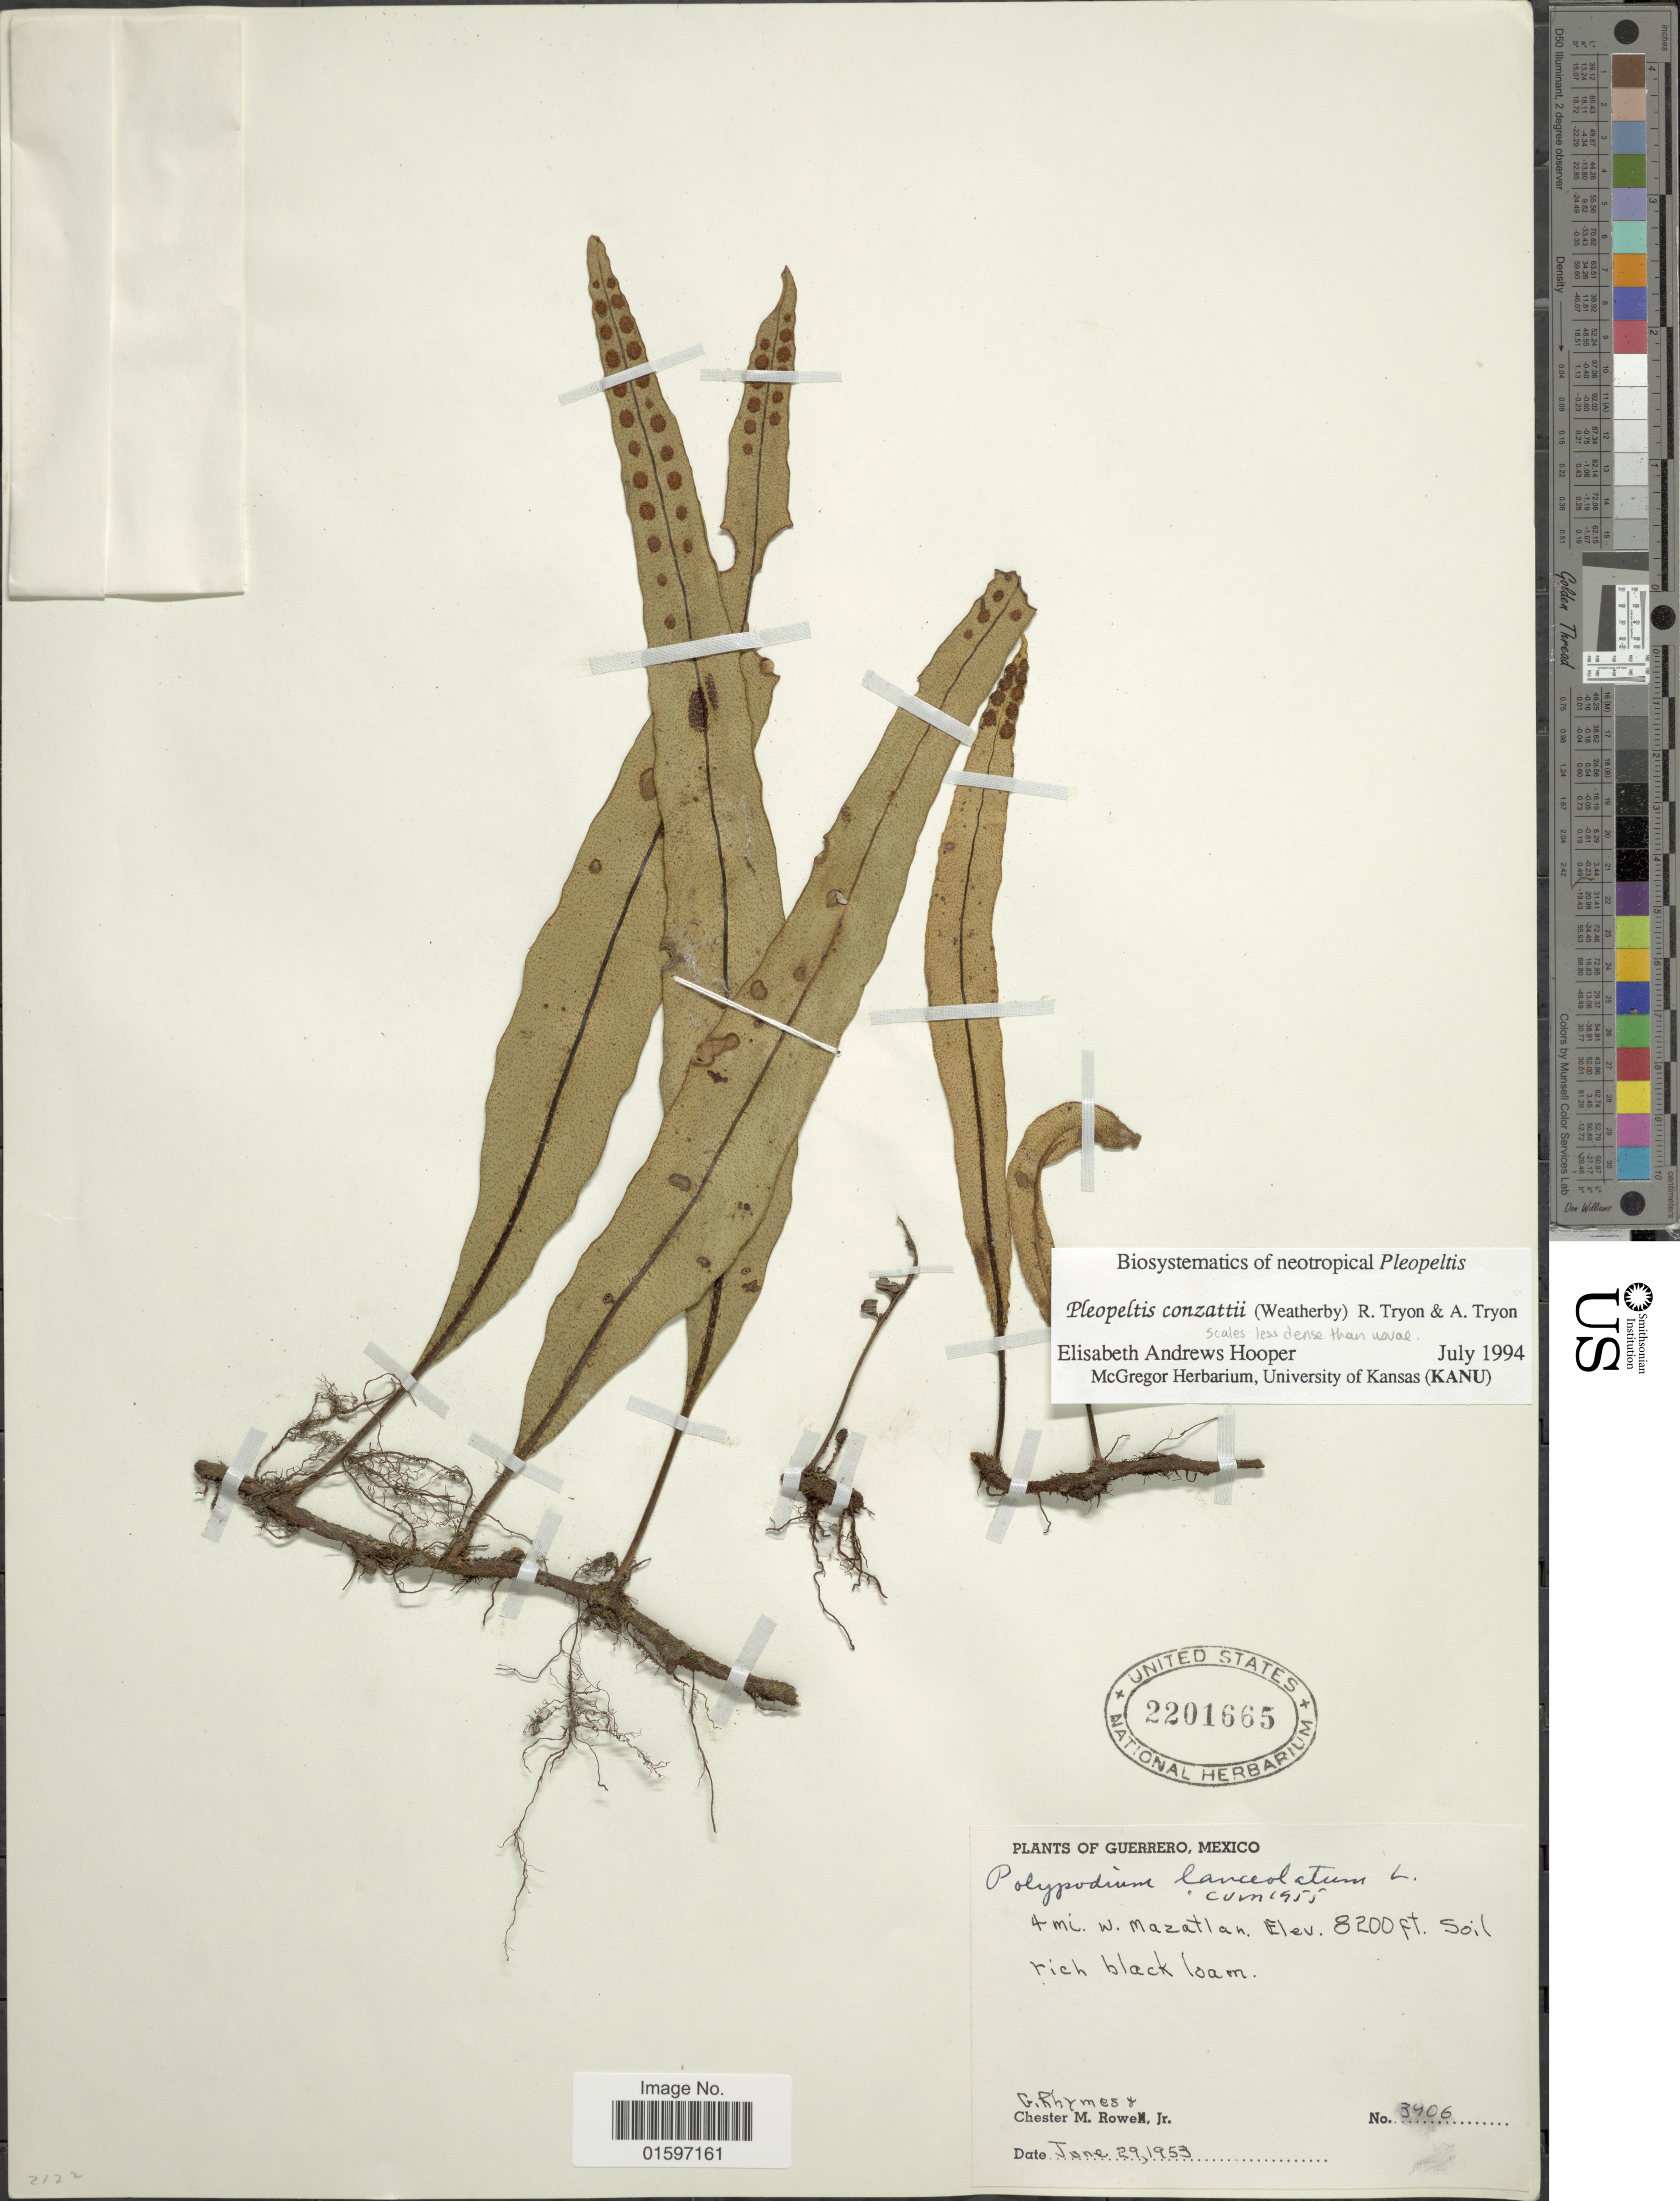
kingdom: Plantae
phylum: Tracheophyta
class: Polypodiopsida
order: Polypodiales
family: Polypodiaceae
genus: Pleopeltis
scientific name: Pleopeltis conzattii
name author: (Weath.) R.M. Tryon & A.F. Tryon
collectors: G. Rhymes & C. M. Rowell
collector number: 3406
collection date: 1953-06-29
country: Mexico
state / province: Guerrero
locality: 4 mi. W. Mazatlan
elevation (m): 2499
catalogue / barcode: US 2201665